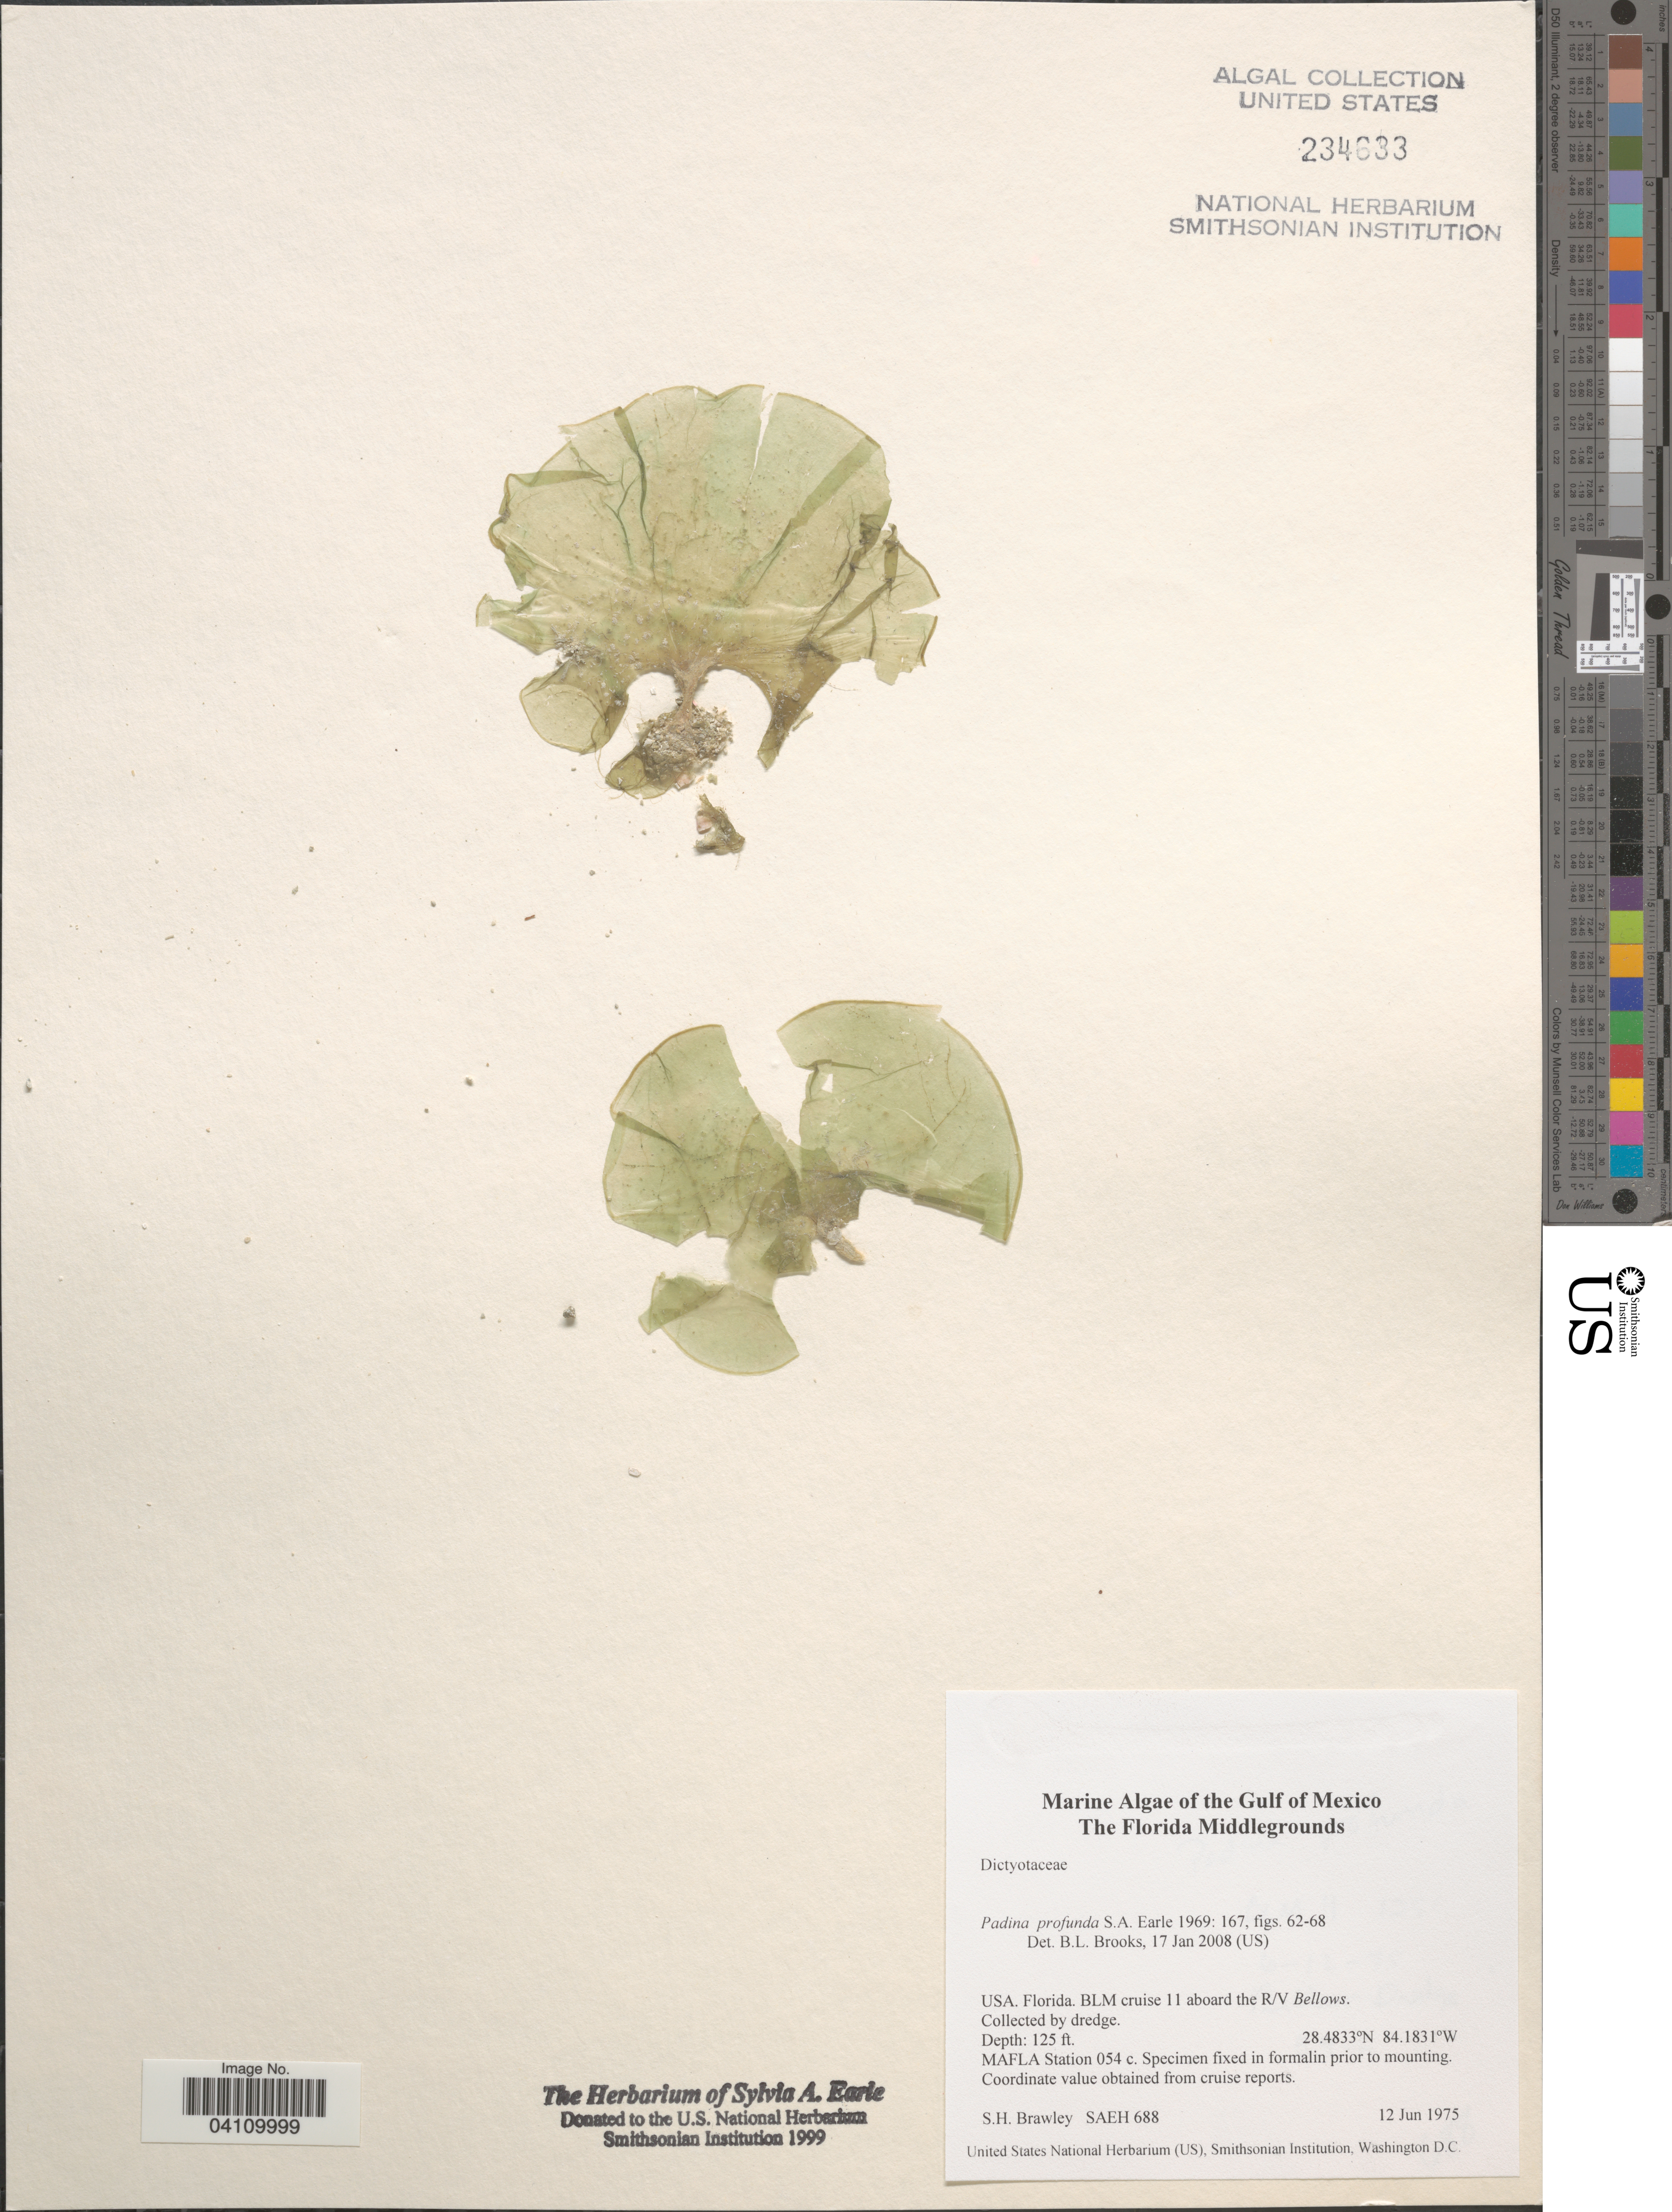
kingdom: Chromista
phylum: Ochrophyta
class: Phaeophyceae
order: Dictyotales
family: Dictyotaceae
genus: Padina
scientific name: Padina profunda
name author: S.A. Earle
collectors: S. Brawley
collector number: SAEH 688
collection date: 1975-06-12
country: United States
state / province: Florida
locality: The Gulf of Mexico. The Florida Middlegrounds. BLM cruise 11 aboard the R/V Bellows. MAFLA Station 054 c.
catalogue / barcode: US 234633